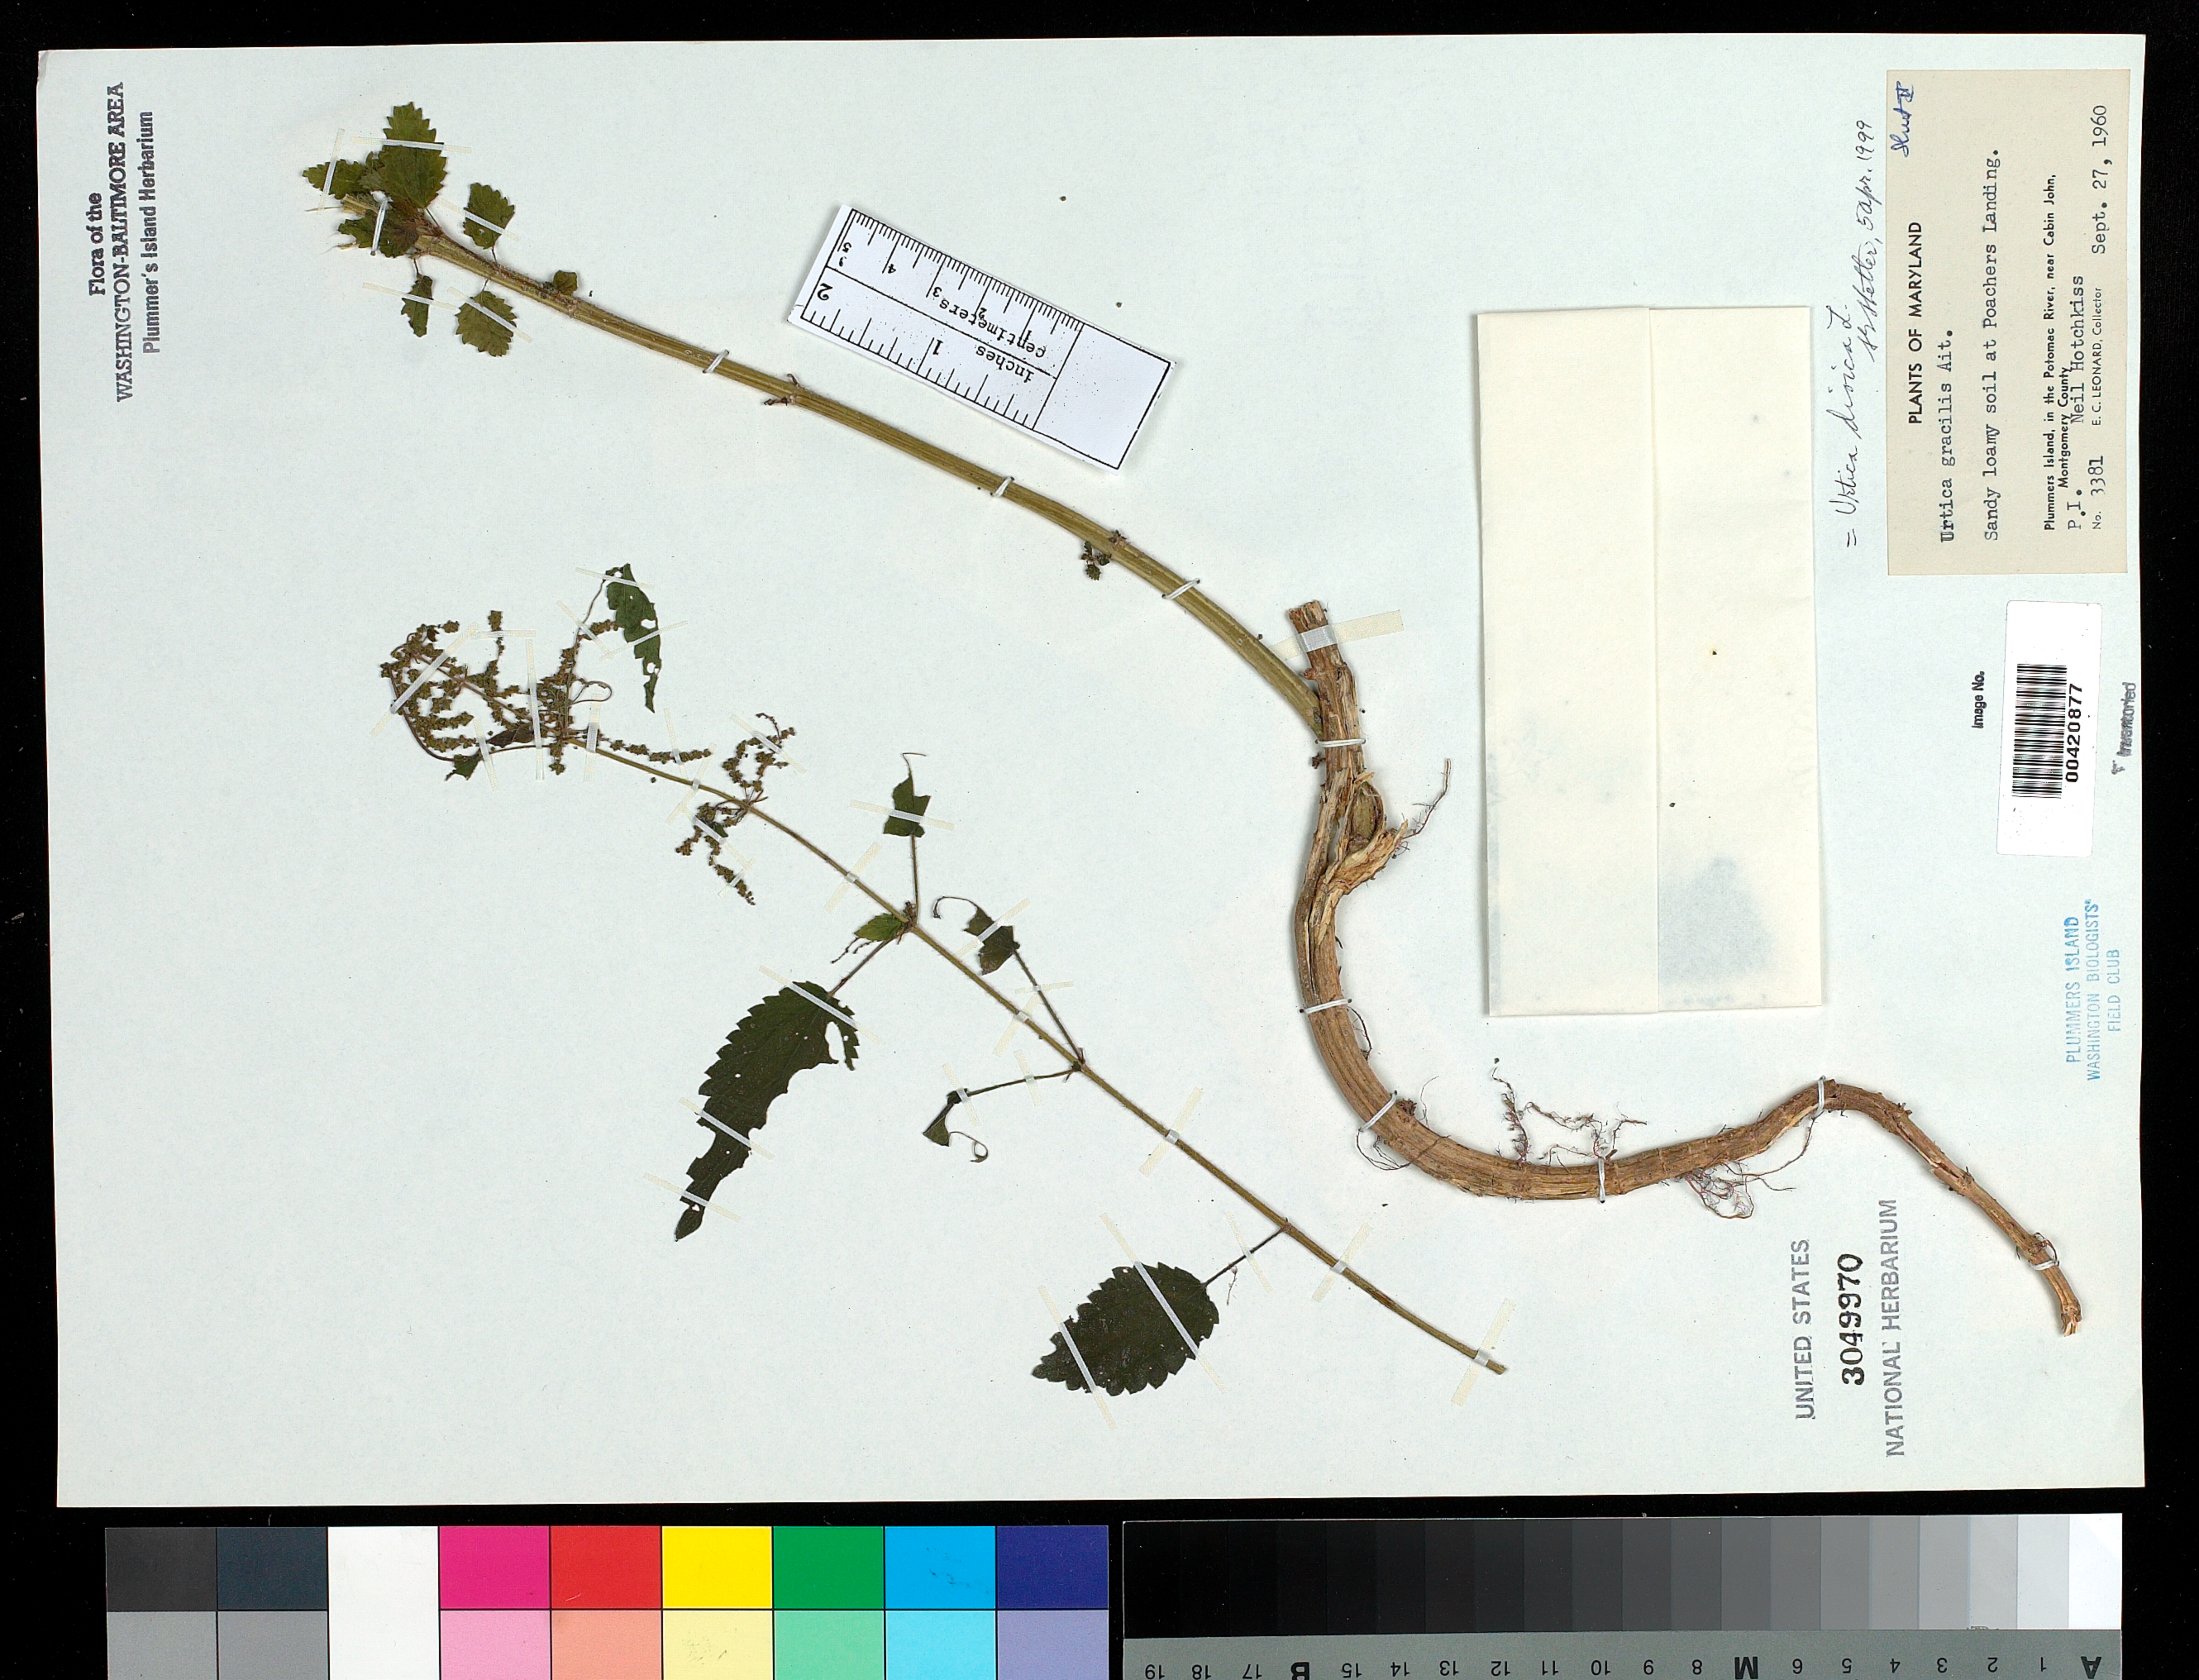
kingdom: Plantae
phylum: Tracheophyta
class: Magnoliopsida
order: Rosales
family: Urticaceae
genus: Urtica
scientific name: Urtica dioica subsp. gracilis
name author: L.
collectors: N. Hotchkiss & E. C. Leonard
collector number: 3381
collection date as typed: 27 Sep 1960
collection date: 1960-09-27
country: United States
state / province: Maryland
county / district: Montgomery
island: Plummers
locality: Plummer's Island, at Poachers Landing C. & O. Canal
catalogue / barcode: US 3049970